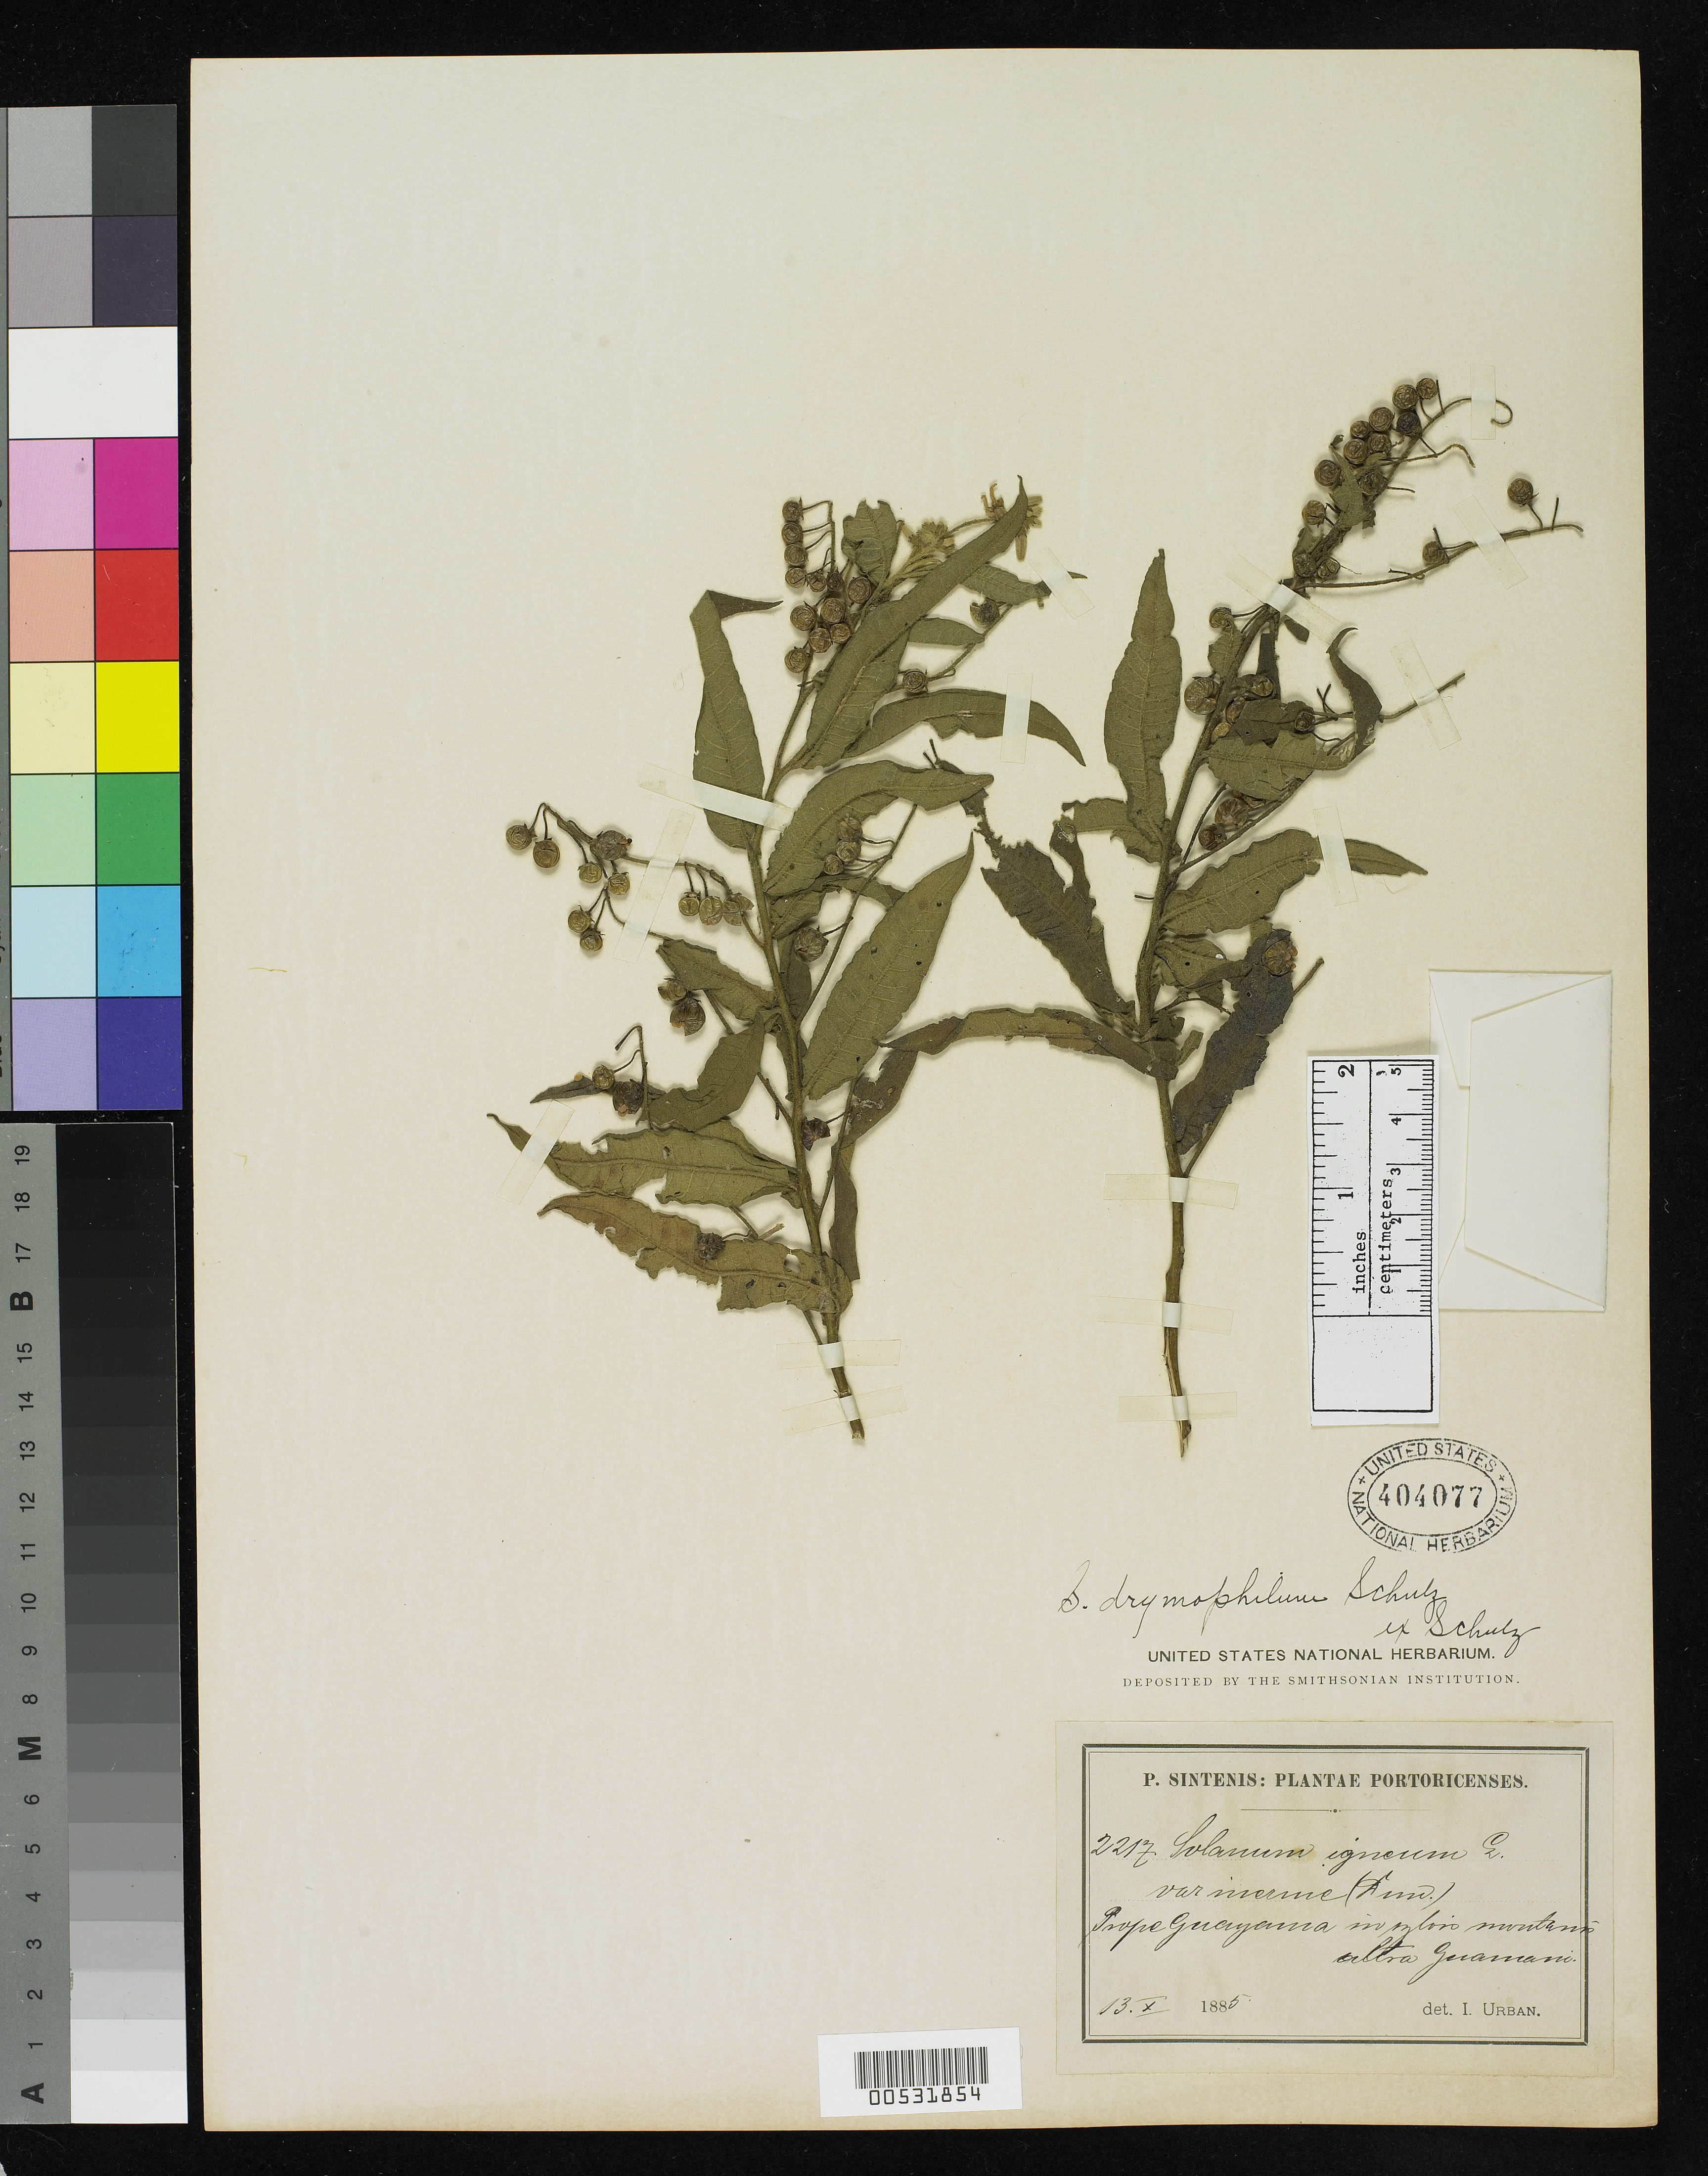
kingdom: Plantae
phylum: Tracheophyta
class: Magnoliopsida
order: Solanales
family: Solanaceae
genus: Solanum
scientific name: Solanum drymophilum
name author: O.E. Schulz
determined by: Schulz, --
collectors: I. Urban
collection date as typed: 13 Oct 1885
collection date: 1885-10-13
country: Puerto Rico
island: Greater Antilles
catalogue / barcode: US 404077